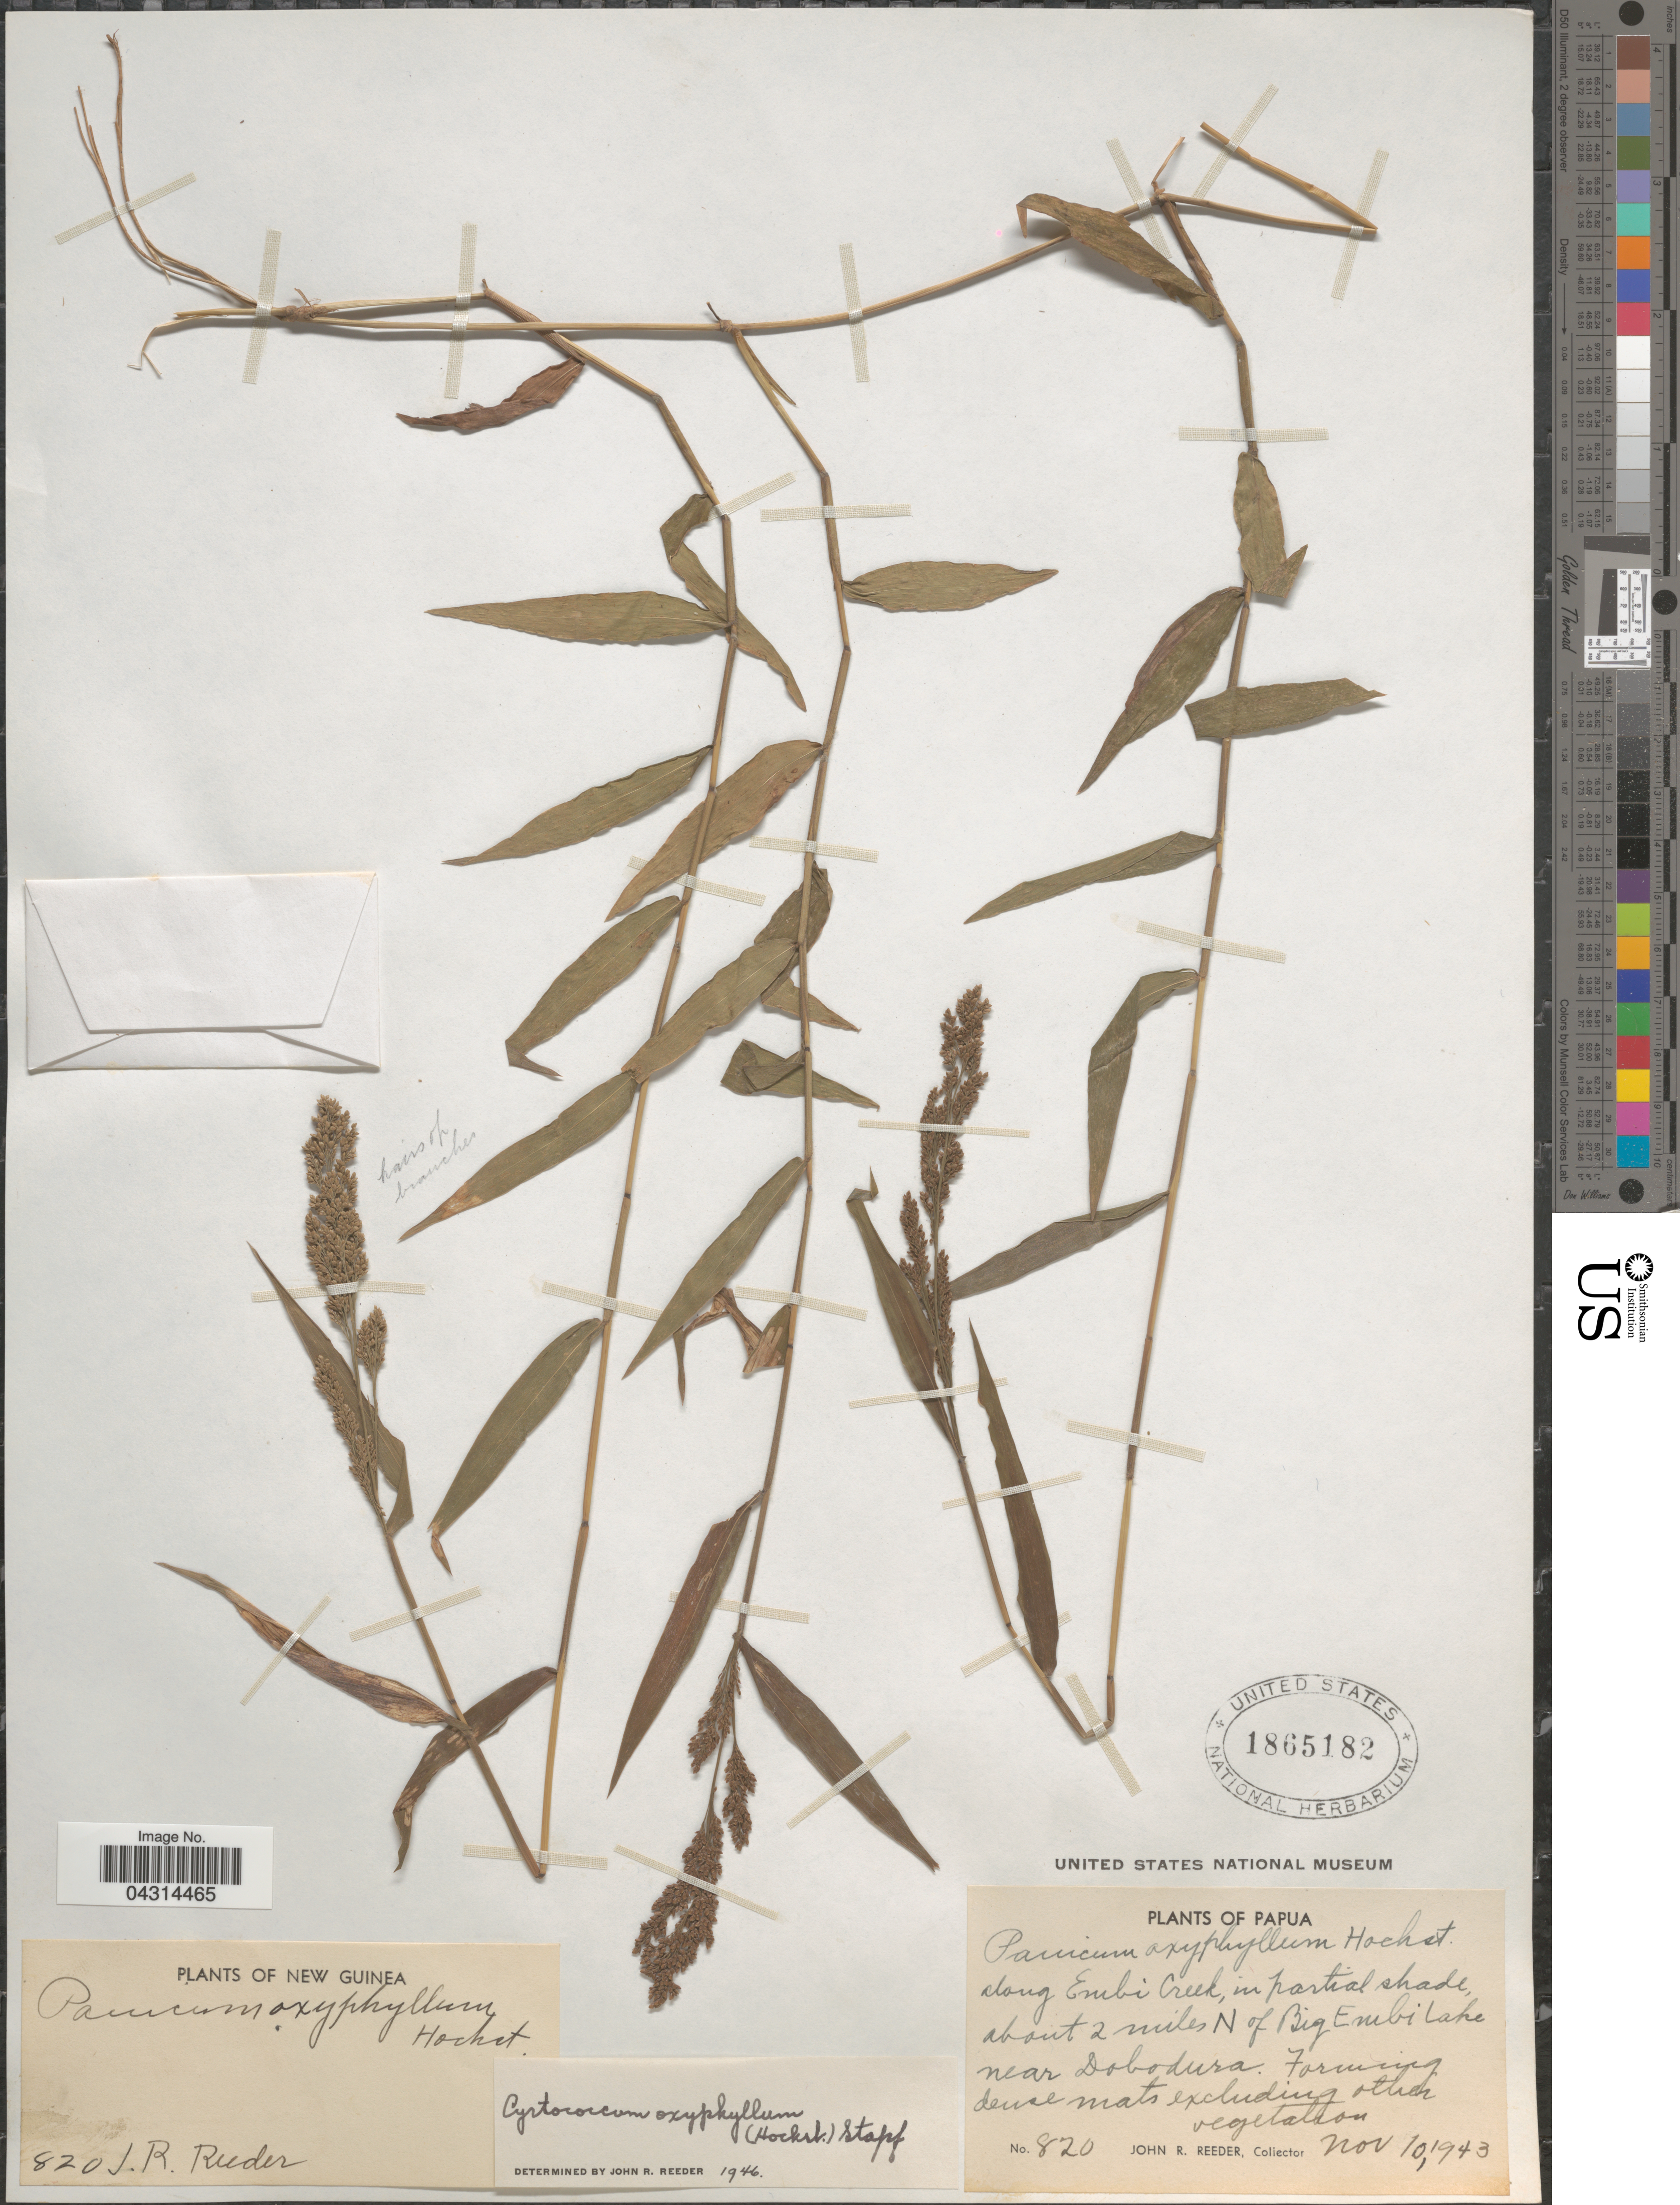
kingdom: Plantae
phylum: Tracheophyta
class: Liliopsida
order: Poales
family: Poaceae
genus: Cyrtococcum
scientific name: Cyrtococcum oxyphyllum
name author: (Steud.) Stapf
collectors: J. R. Reeder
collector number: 820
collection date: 1943-11-10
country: Papua New Guinea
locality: Along Embi Creek, in partial shade, about 2 miles N of Big Embi Lake near Dobodusa.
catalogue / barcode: US 1865182